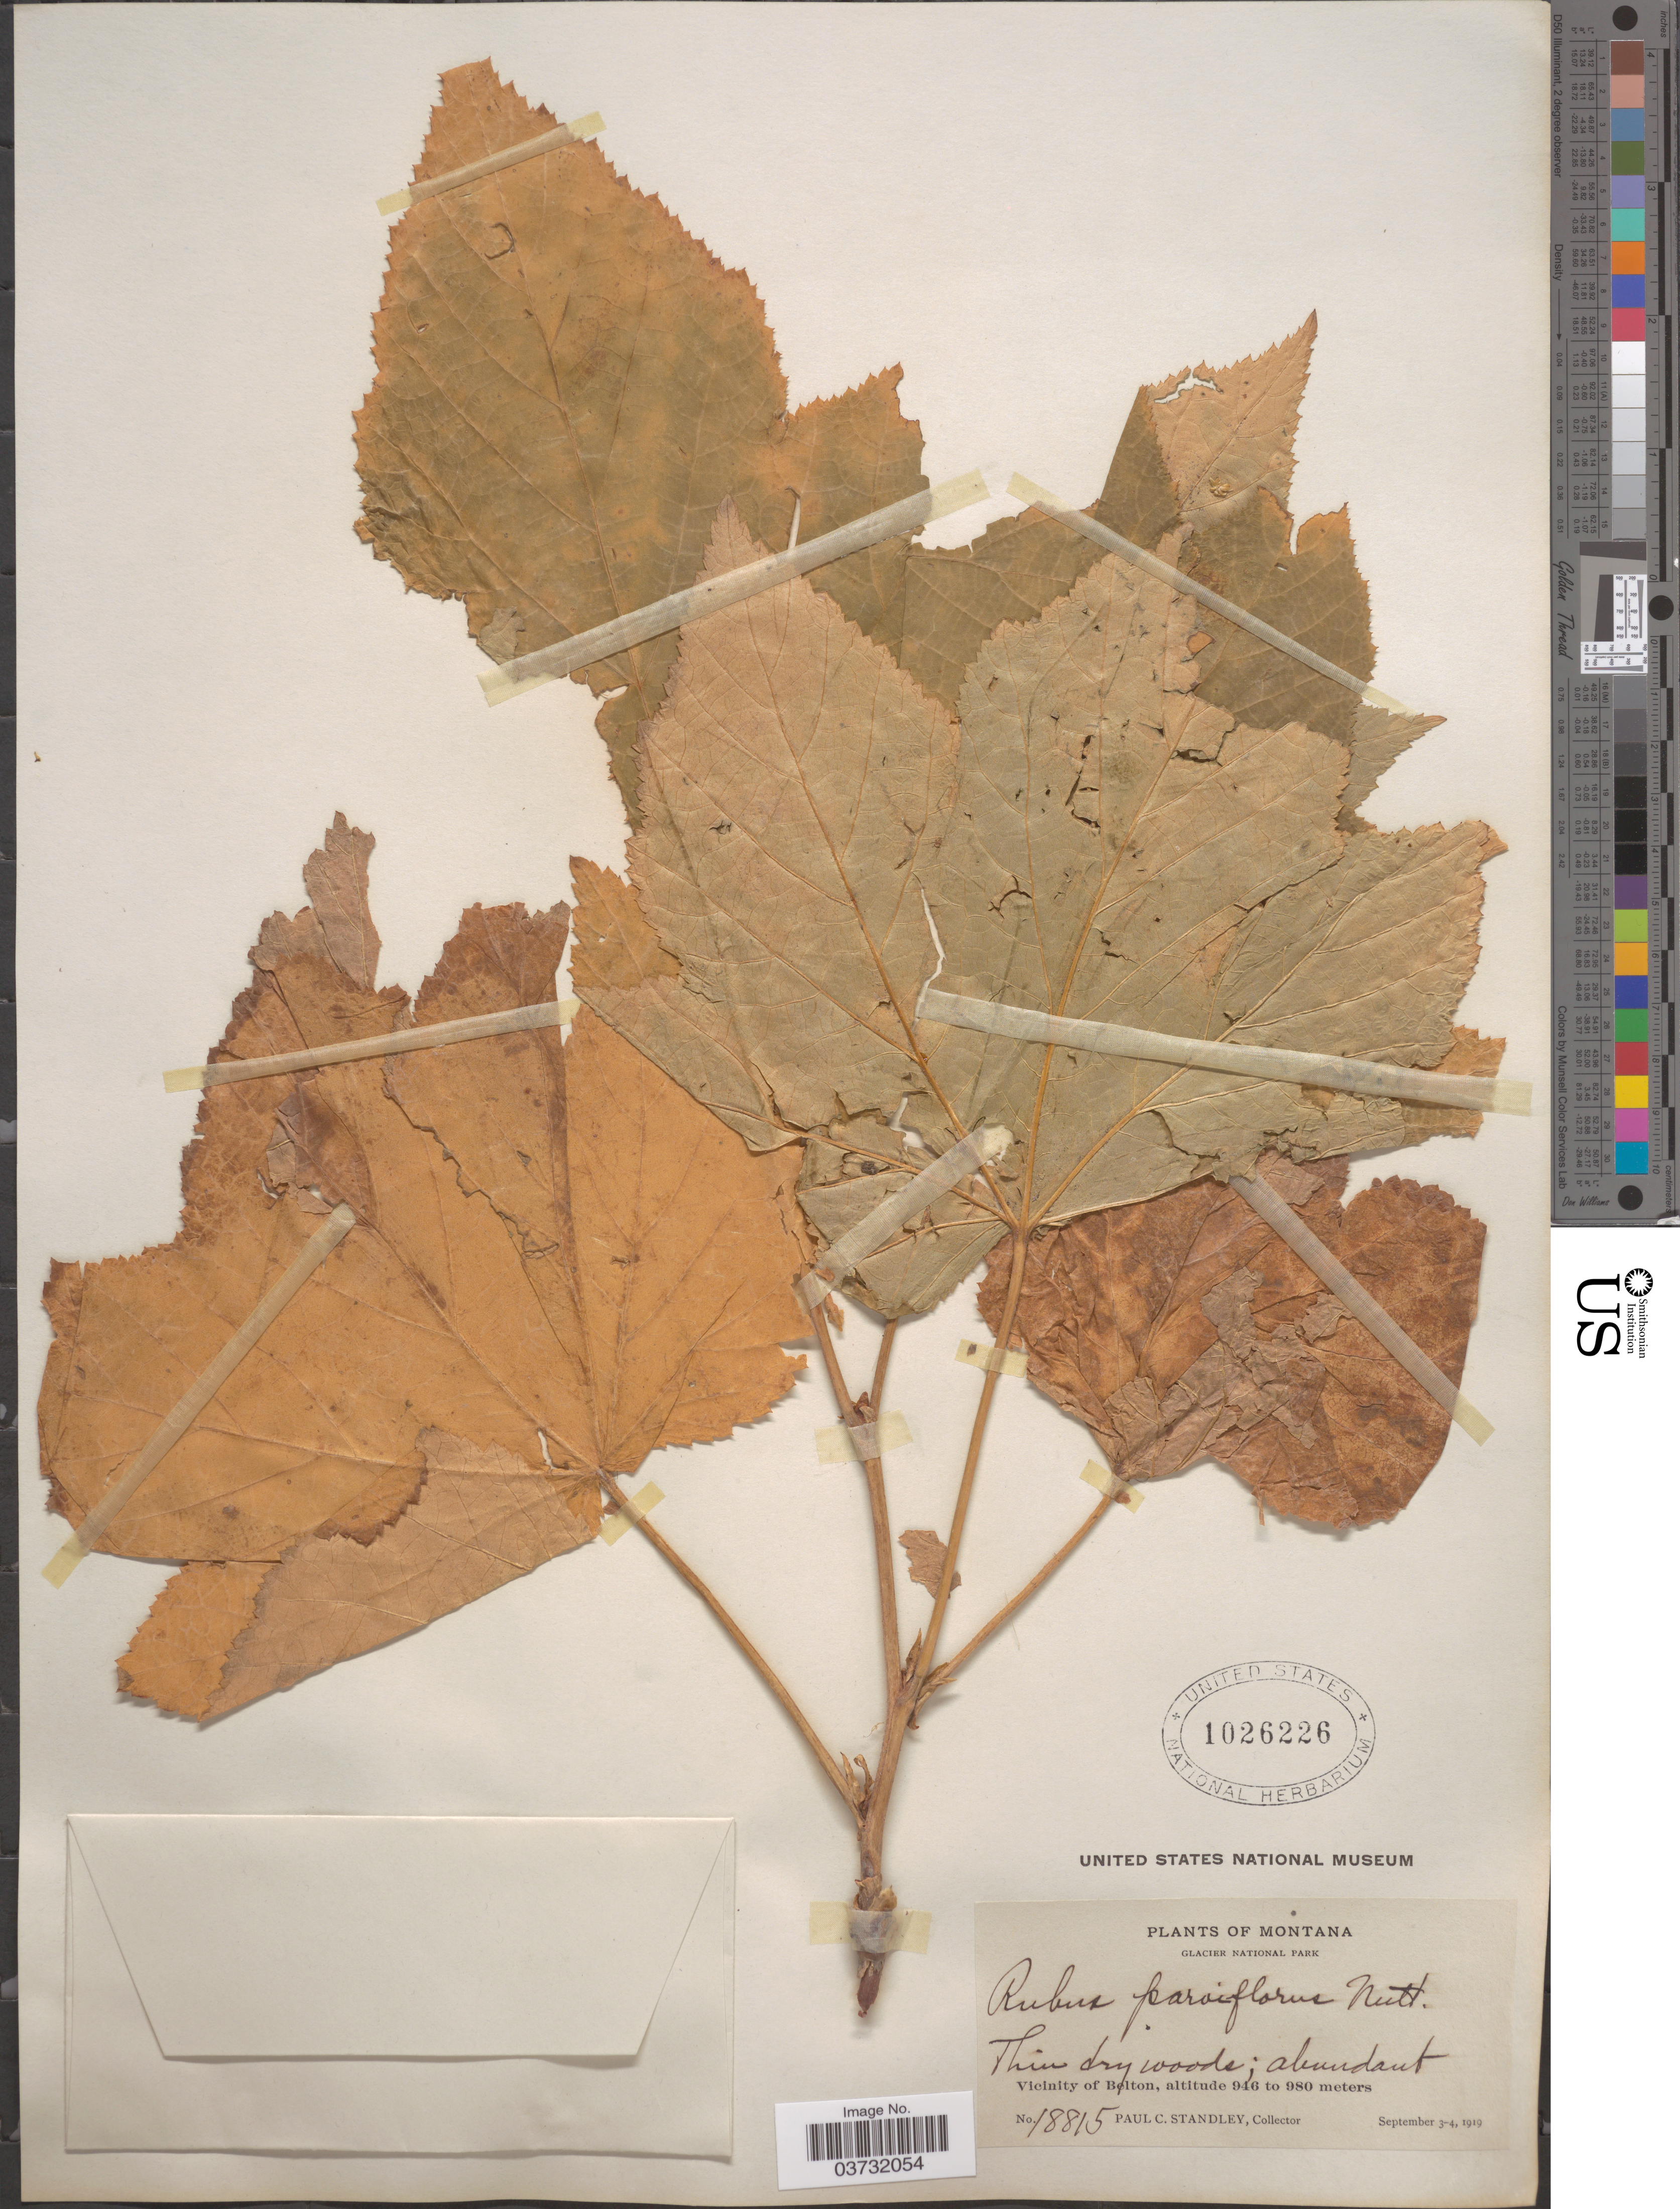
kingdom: Plantae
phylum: Tracheophyta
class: Magnoliopsida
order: Rosales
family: Rosaceae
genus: Rubus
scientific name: Rubus parviflorus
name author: Nutt.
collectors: P. C. Standley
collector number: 18815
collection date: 1919-09-03/1919-09-04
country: United States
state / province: Montana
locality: Glacier National Park. Vicinity of Belton.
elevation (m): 946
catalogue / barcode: US 1026226